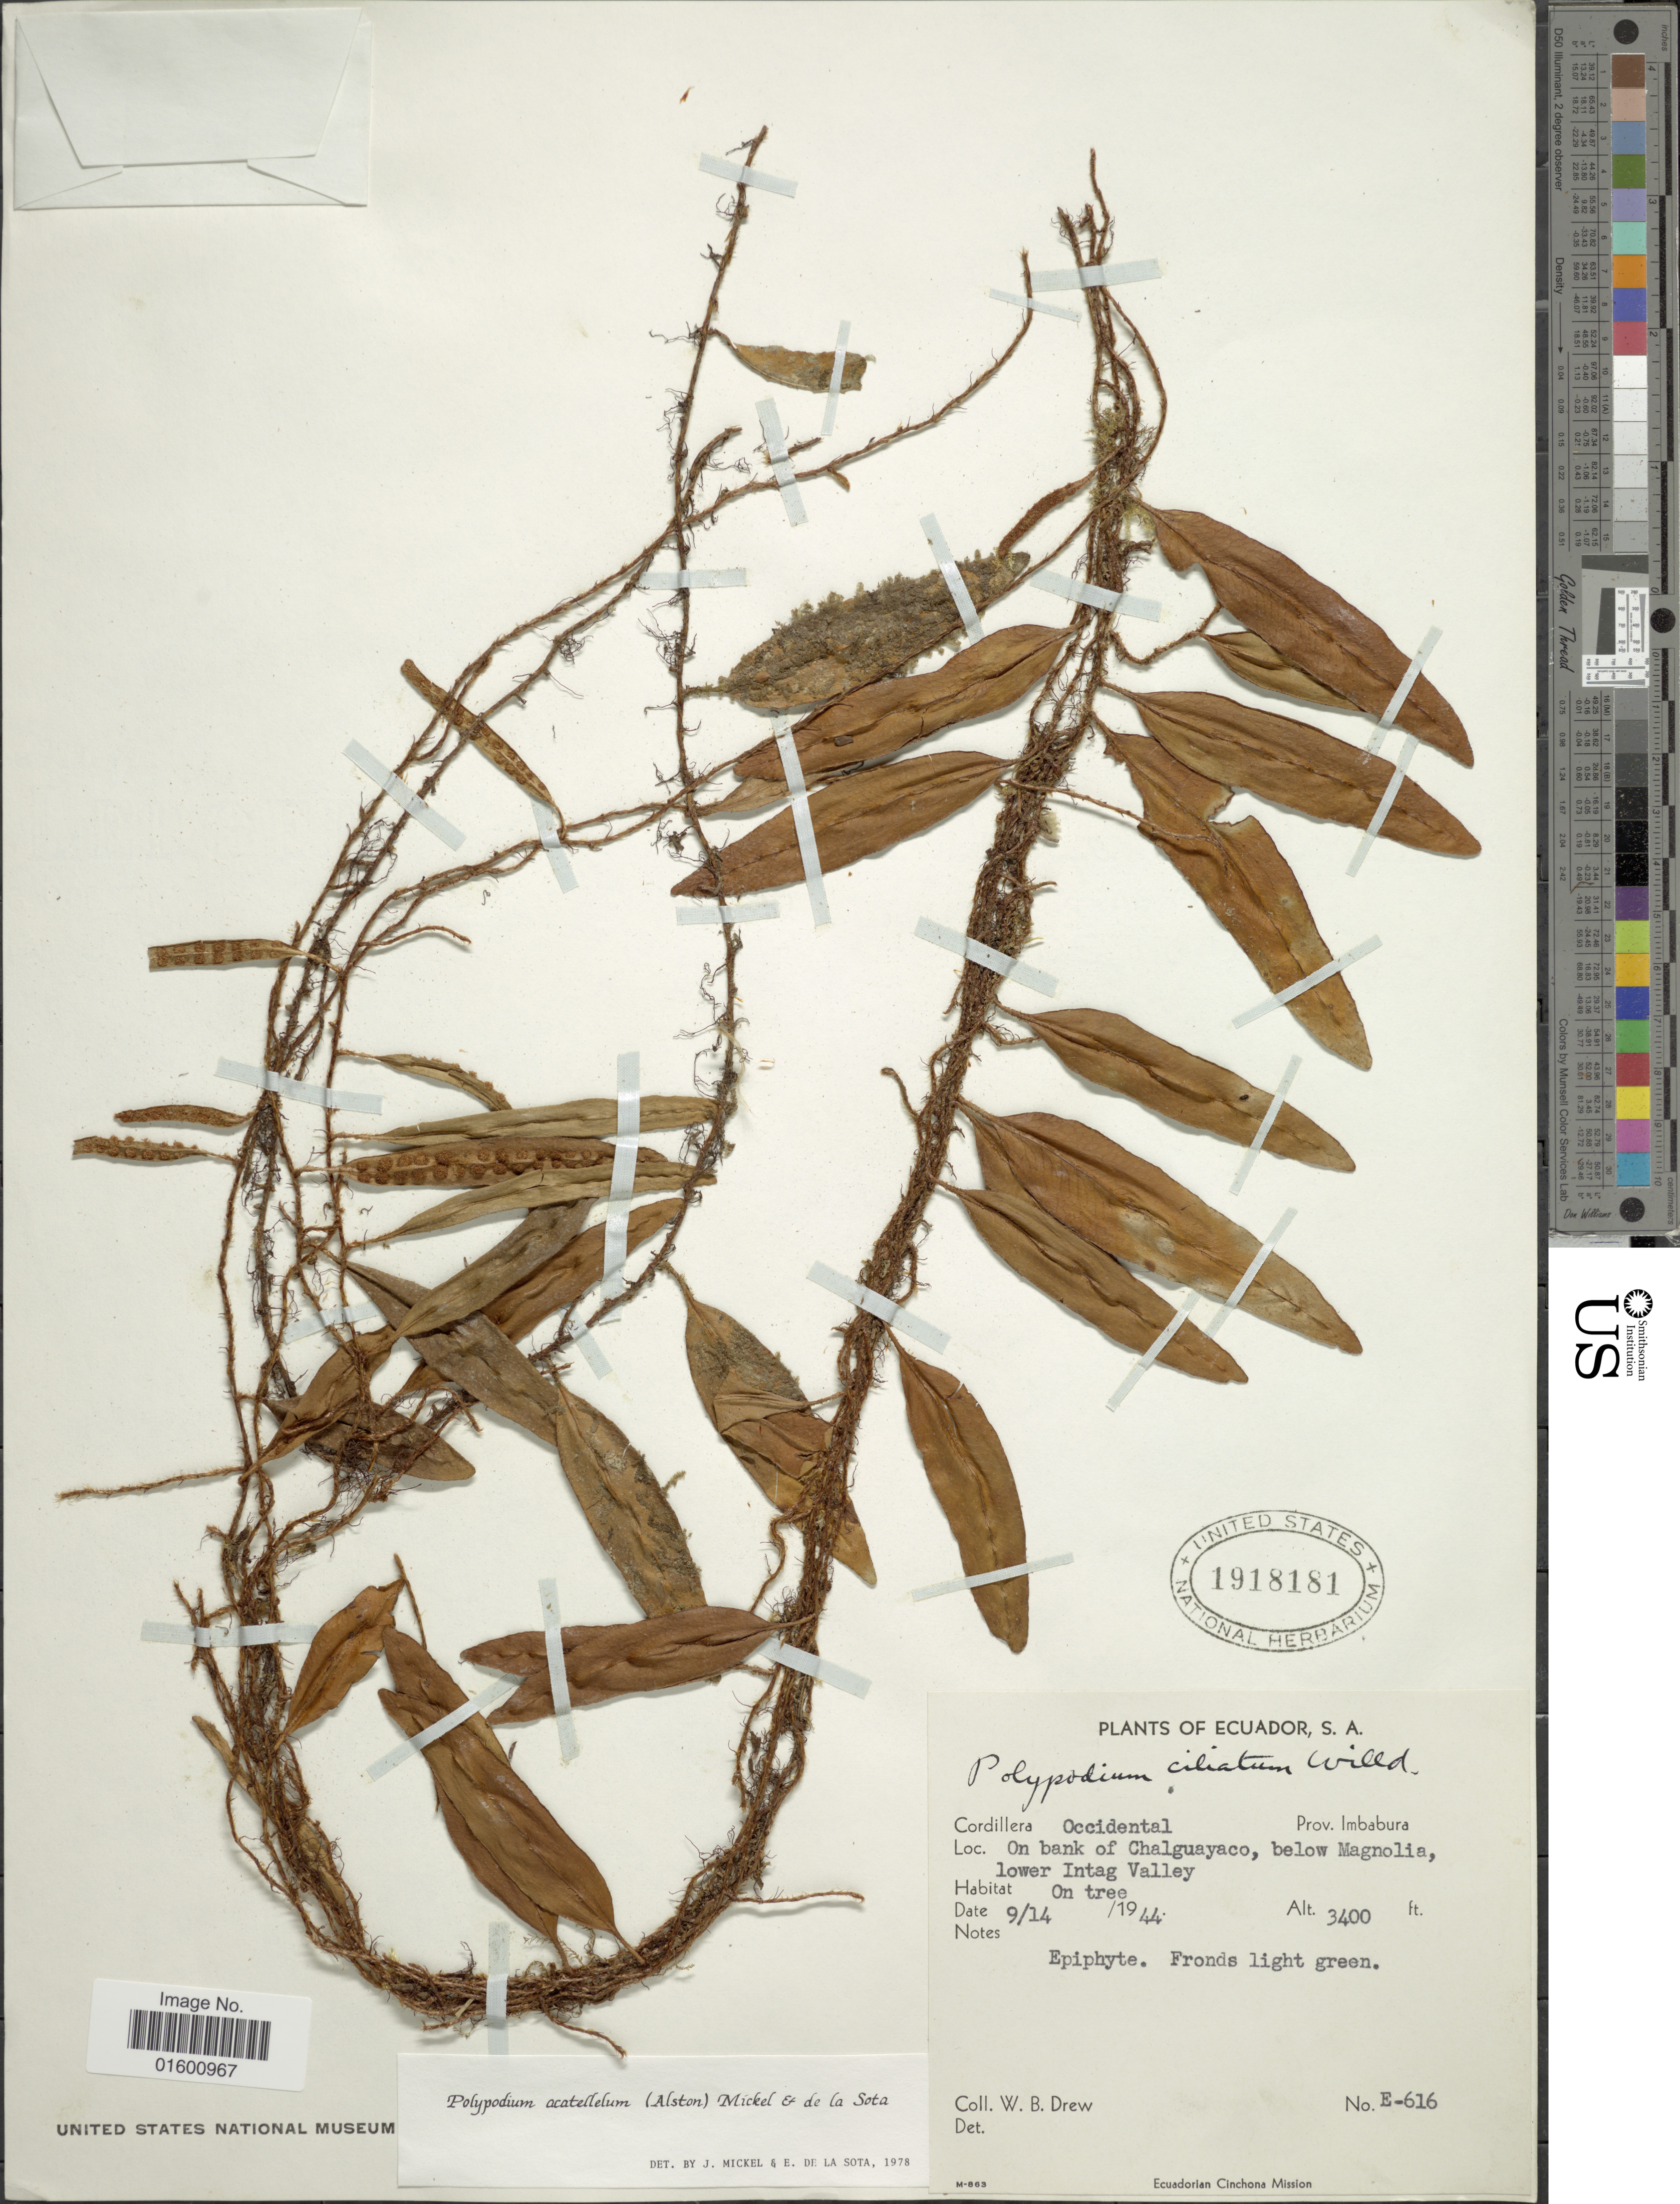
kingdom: Plantae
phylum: Tracheophyta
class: Polypodiopsida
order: Polypodiales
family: Polypodiaceae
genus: Microgramma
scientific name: Microgramma acatallela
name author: Alston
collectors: W. B. Drew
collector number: E616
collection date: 1944-08-14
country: Ecuador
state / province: Imbabura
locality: Cordillera Occidental, on bank of Chalguayaco,below Magnolia, lower Intag Valley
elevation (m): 1036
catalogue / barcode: US 1918181